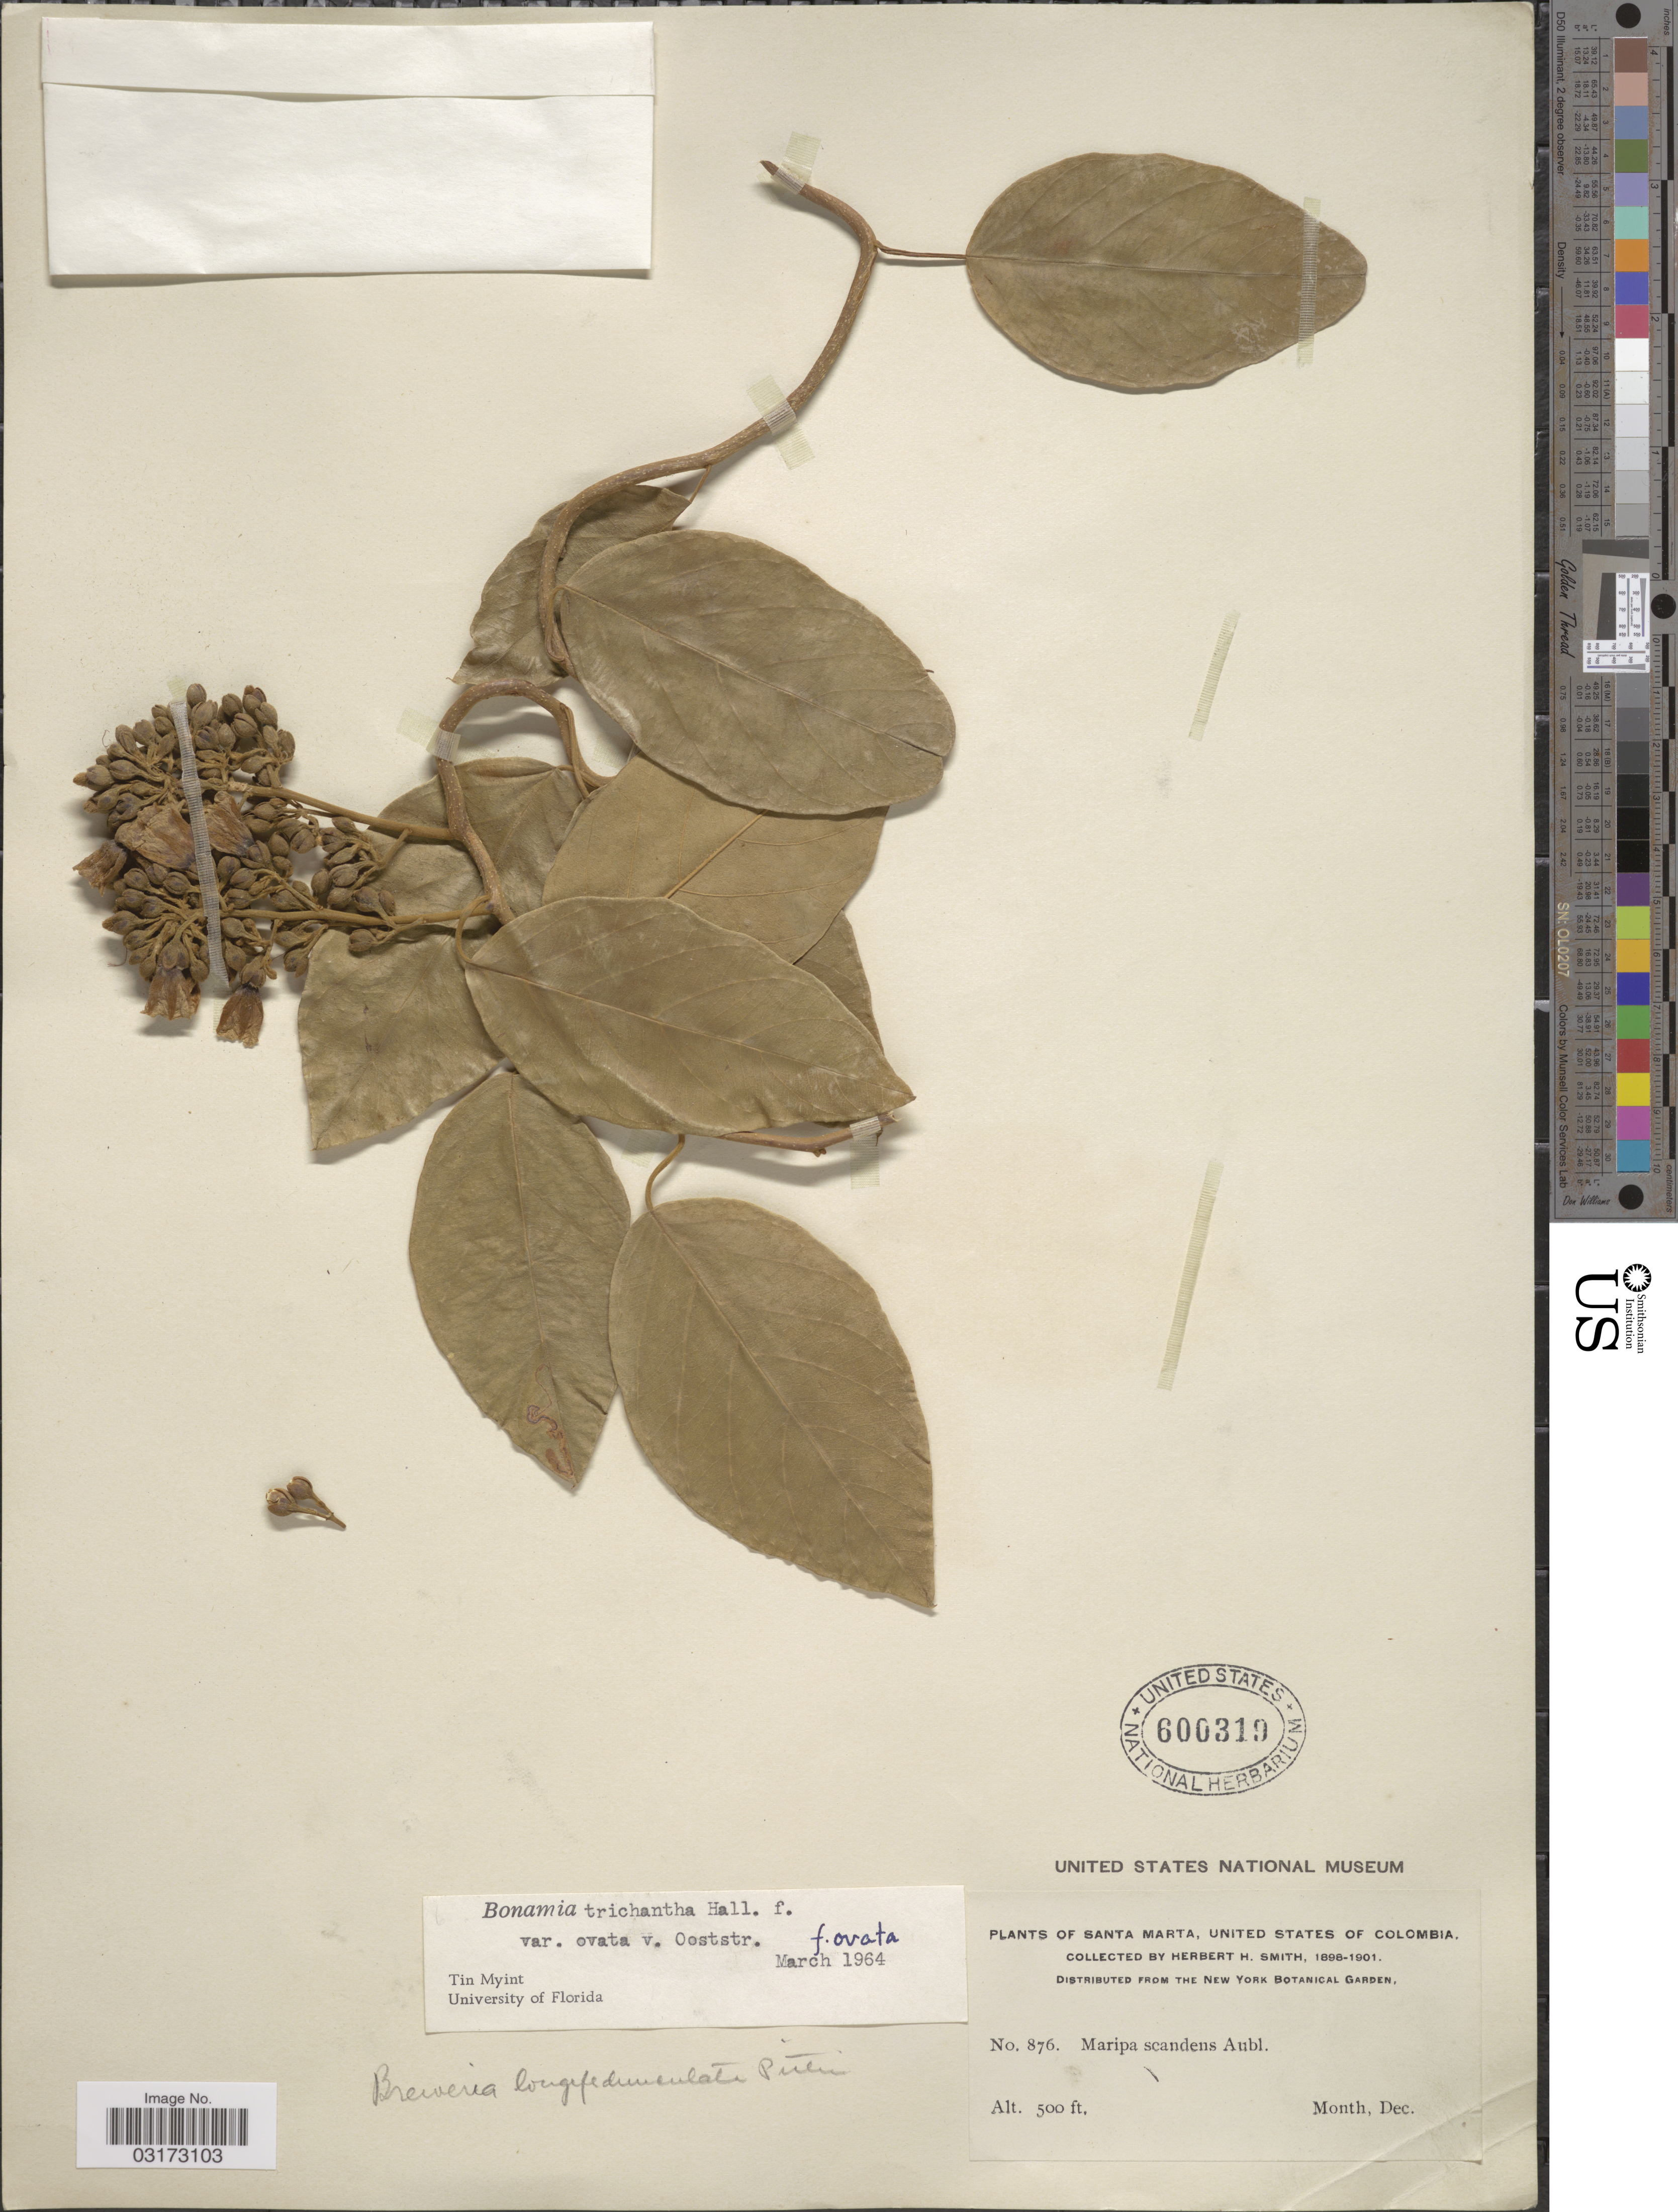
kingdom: Plantae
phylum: Tracheophyta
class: Magnoliopsida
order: Solanales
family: Convolvulaceae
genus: Bonamia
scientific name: Bonamia trichantha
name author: Hallier f.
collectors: Herbert H. Smith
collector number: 876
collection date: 1898-12/1901-12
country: Colombia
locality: Santa Marta, United States of Colombia.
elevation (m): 152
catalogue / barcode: US 600319